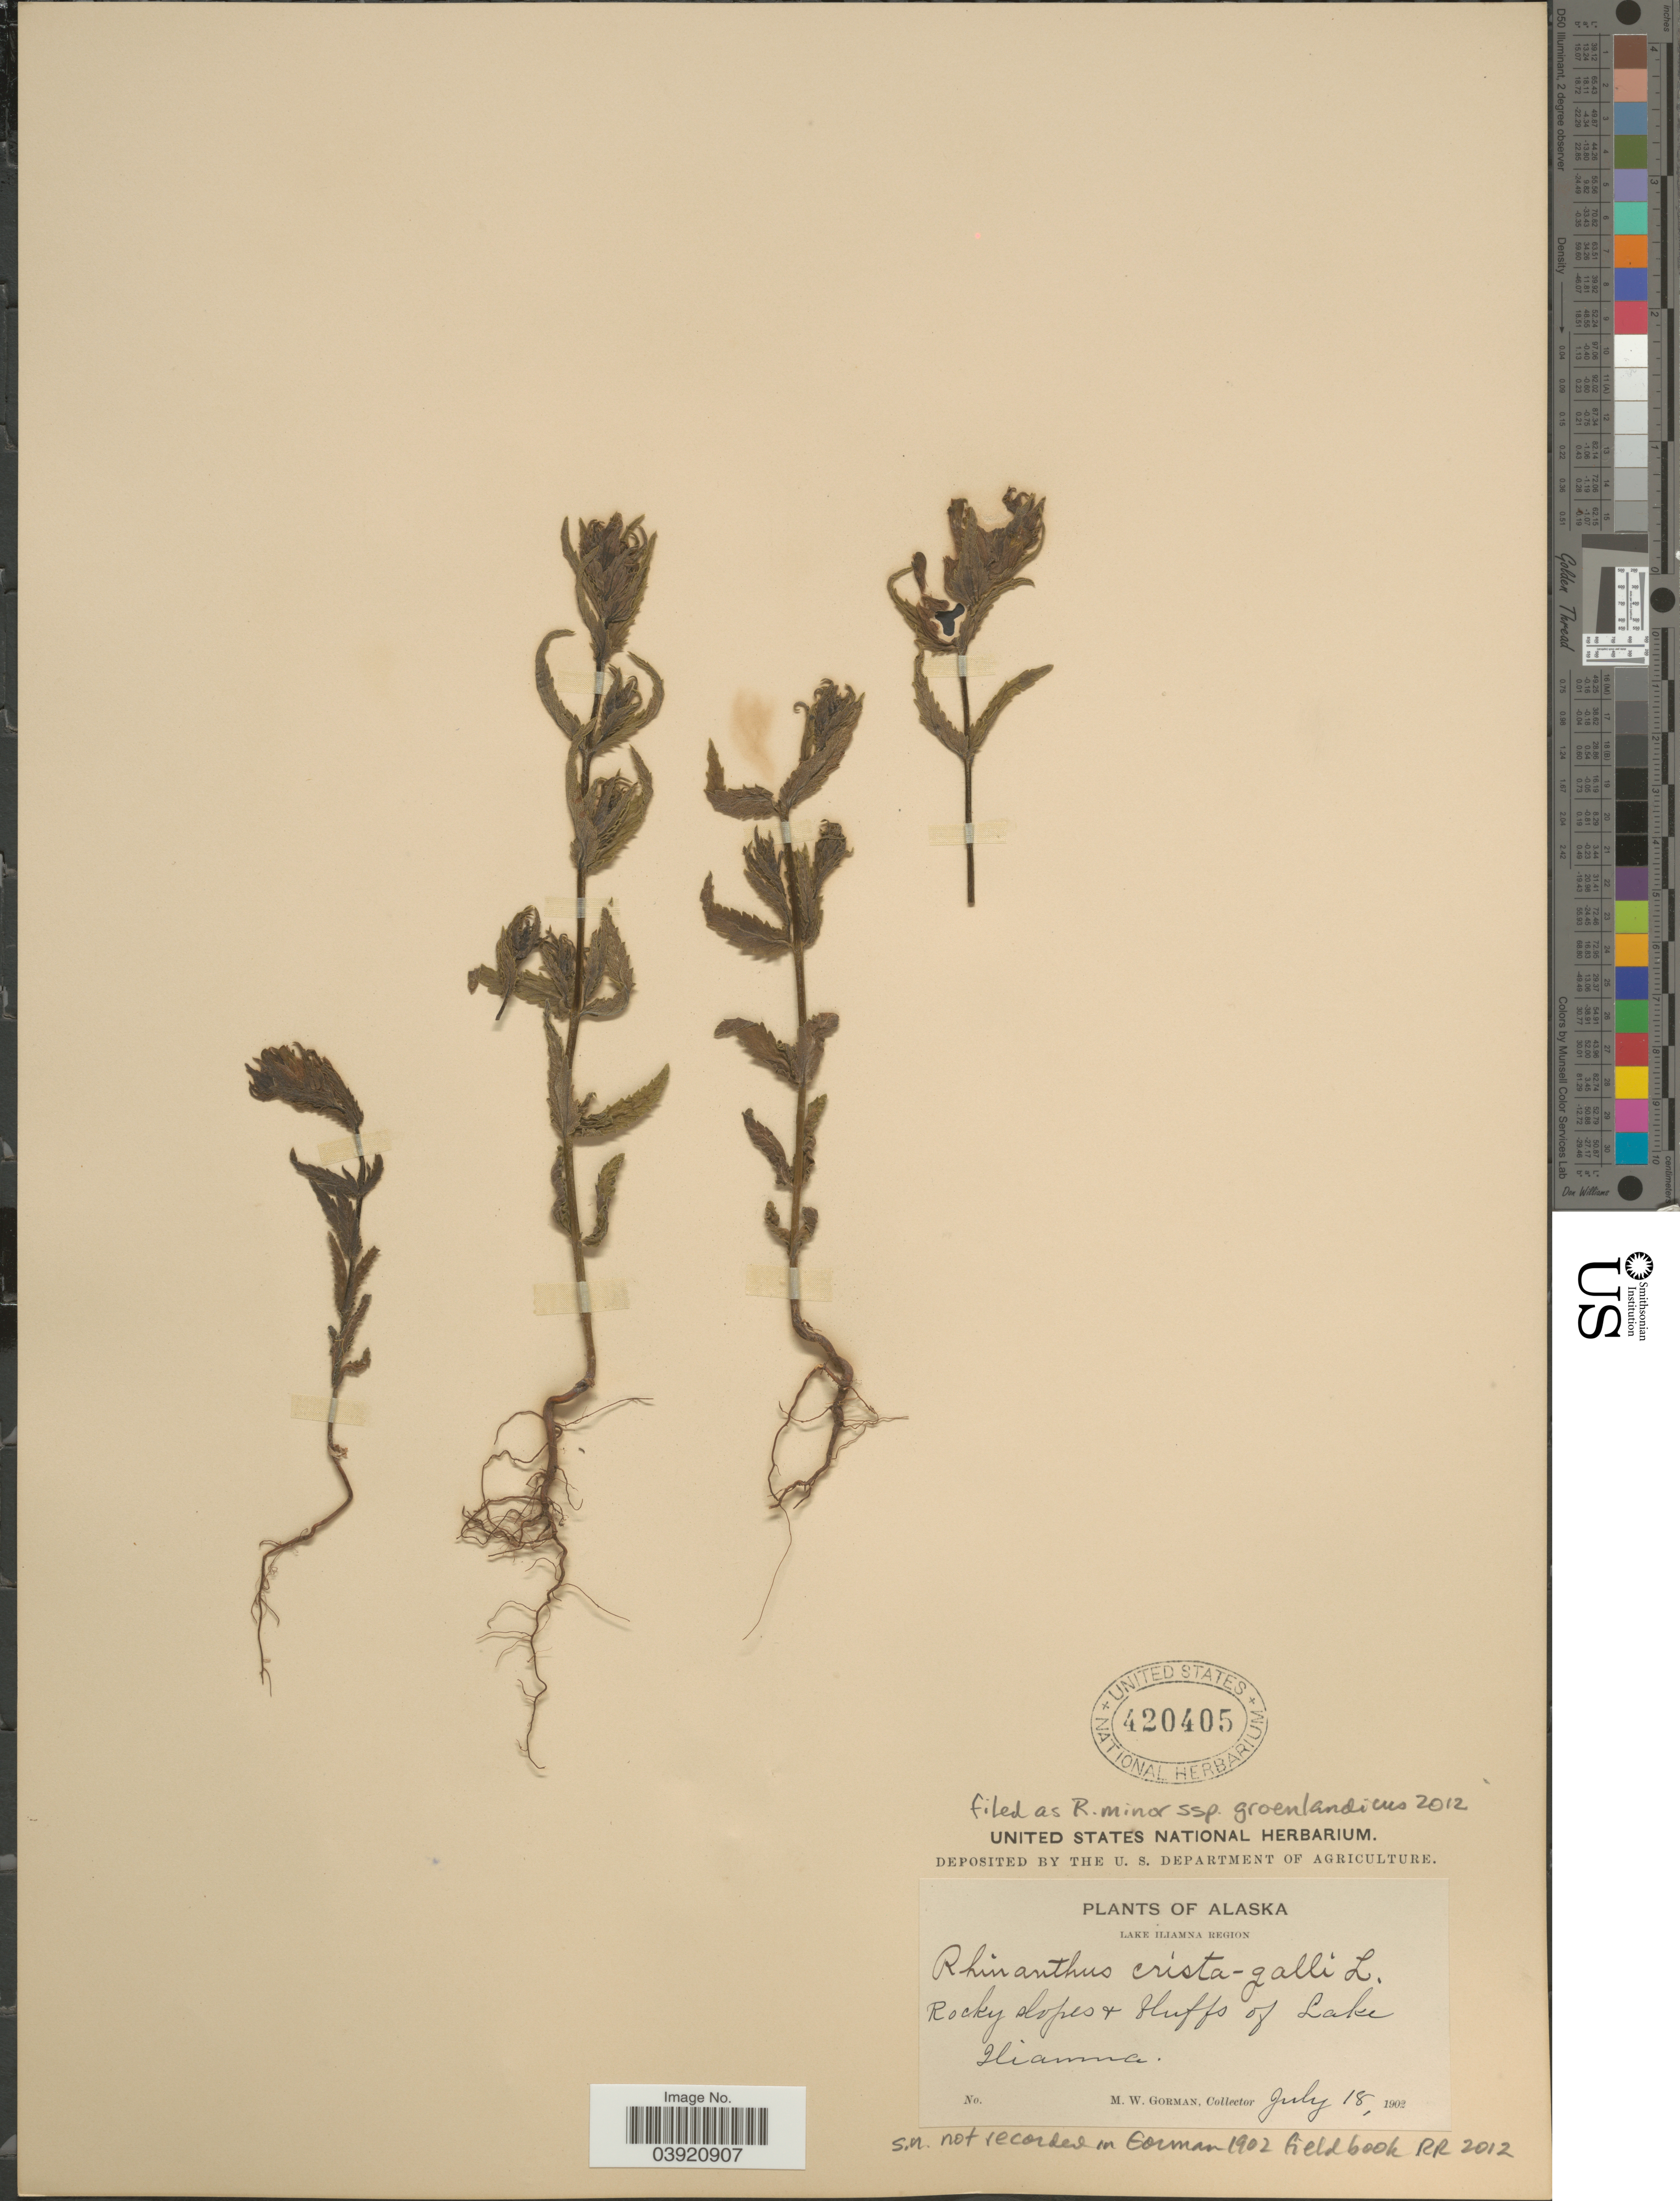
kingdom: Plantae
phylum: Tracheophyta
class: Magnoliopsida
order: Lamiales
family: Orobanchaceae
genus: Rhinanthus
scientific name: Rhinanthus minor subsp. groenlandicus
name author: (Chabert) Neum.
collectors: M. W. Gorman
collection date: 1902-07-18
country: United States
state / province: Alaska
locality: Lake Iliamna Region. Rocky slopes & bluffs of Lake Iliamna.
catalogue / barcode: US 420405